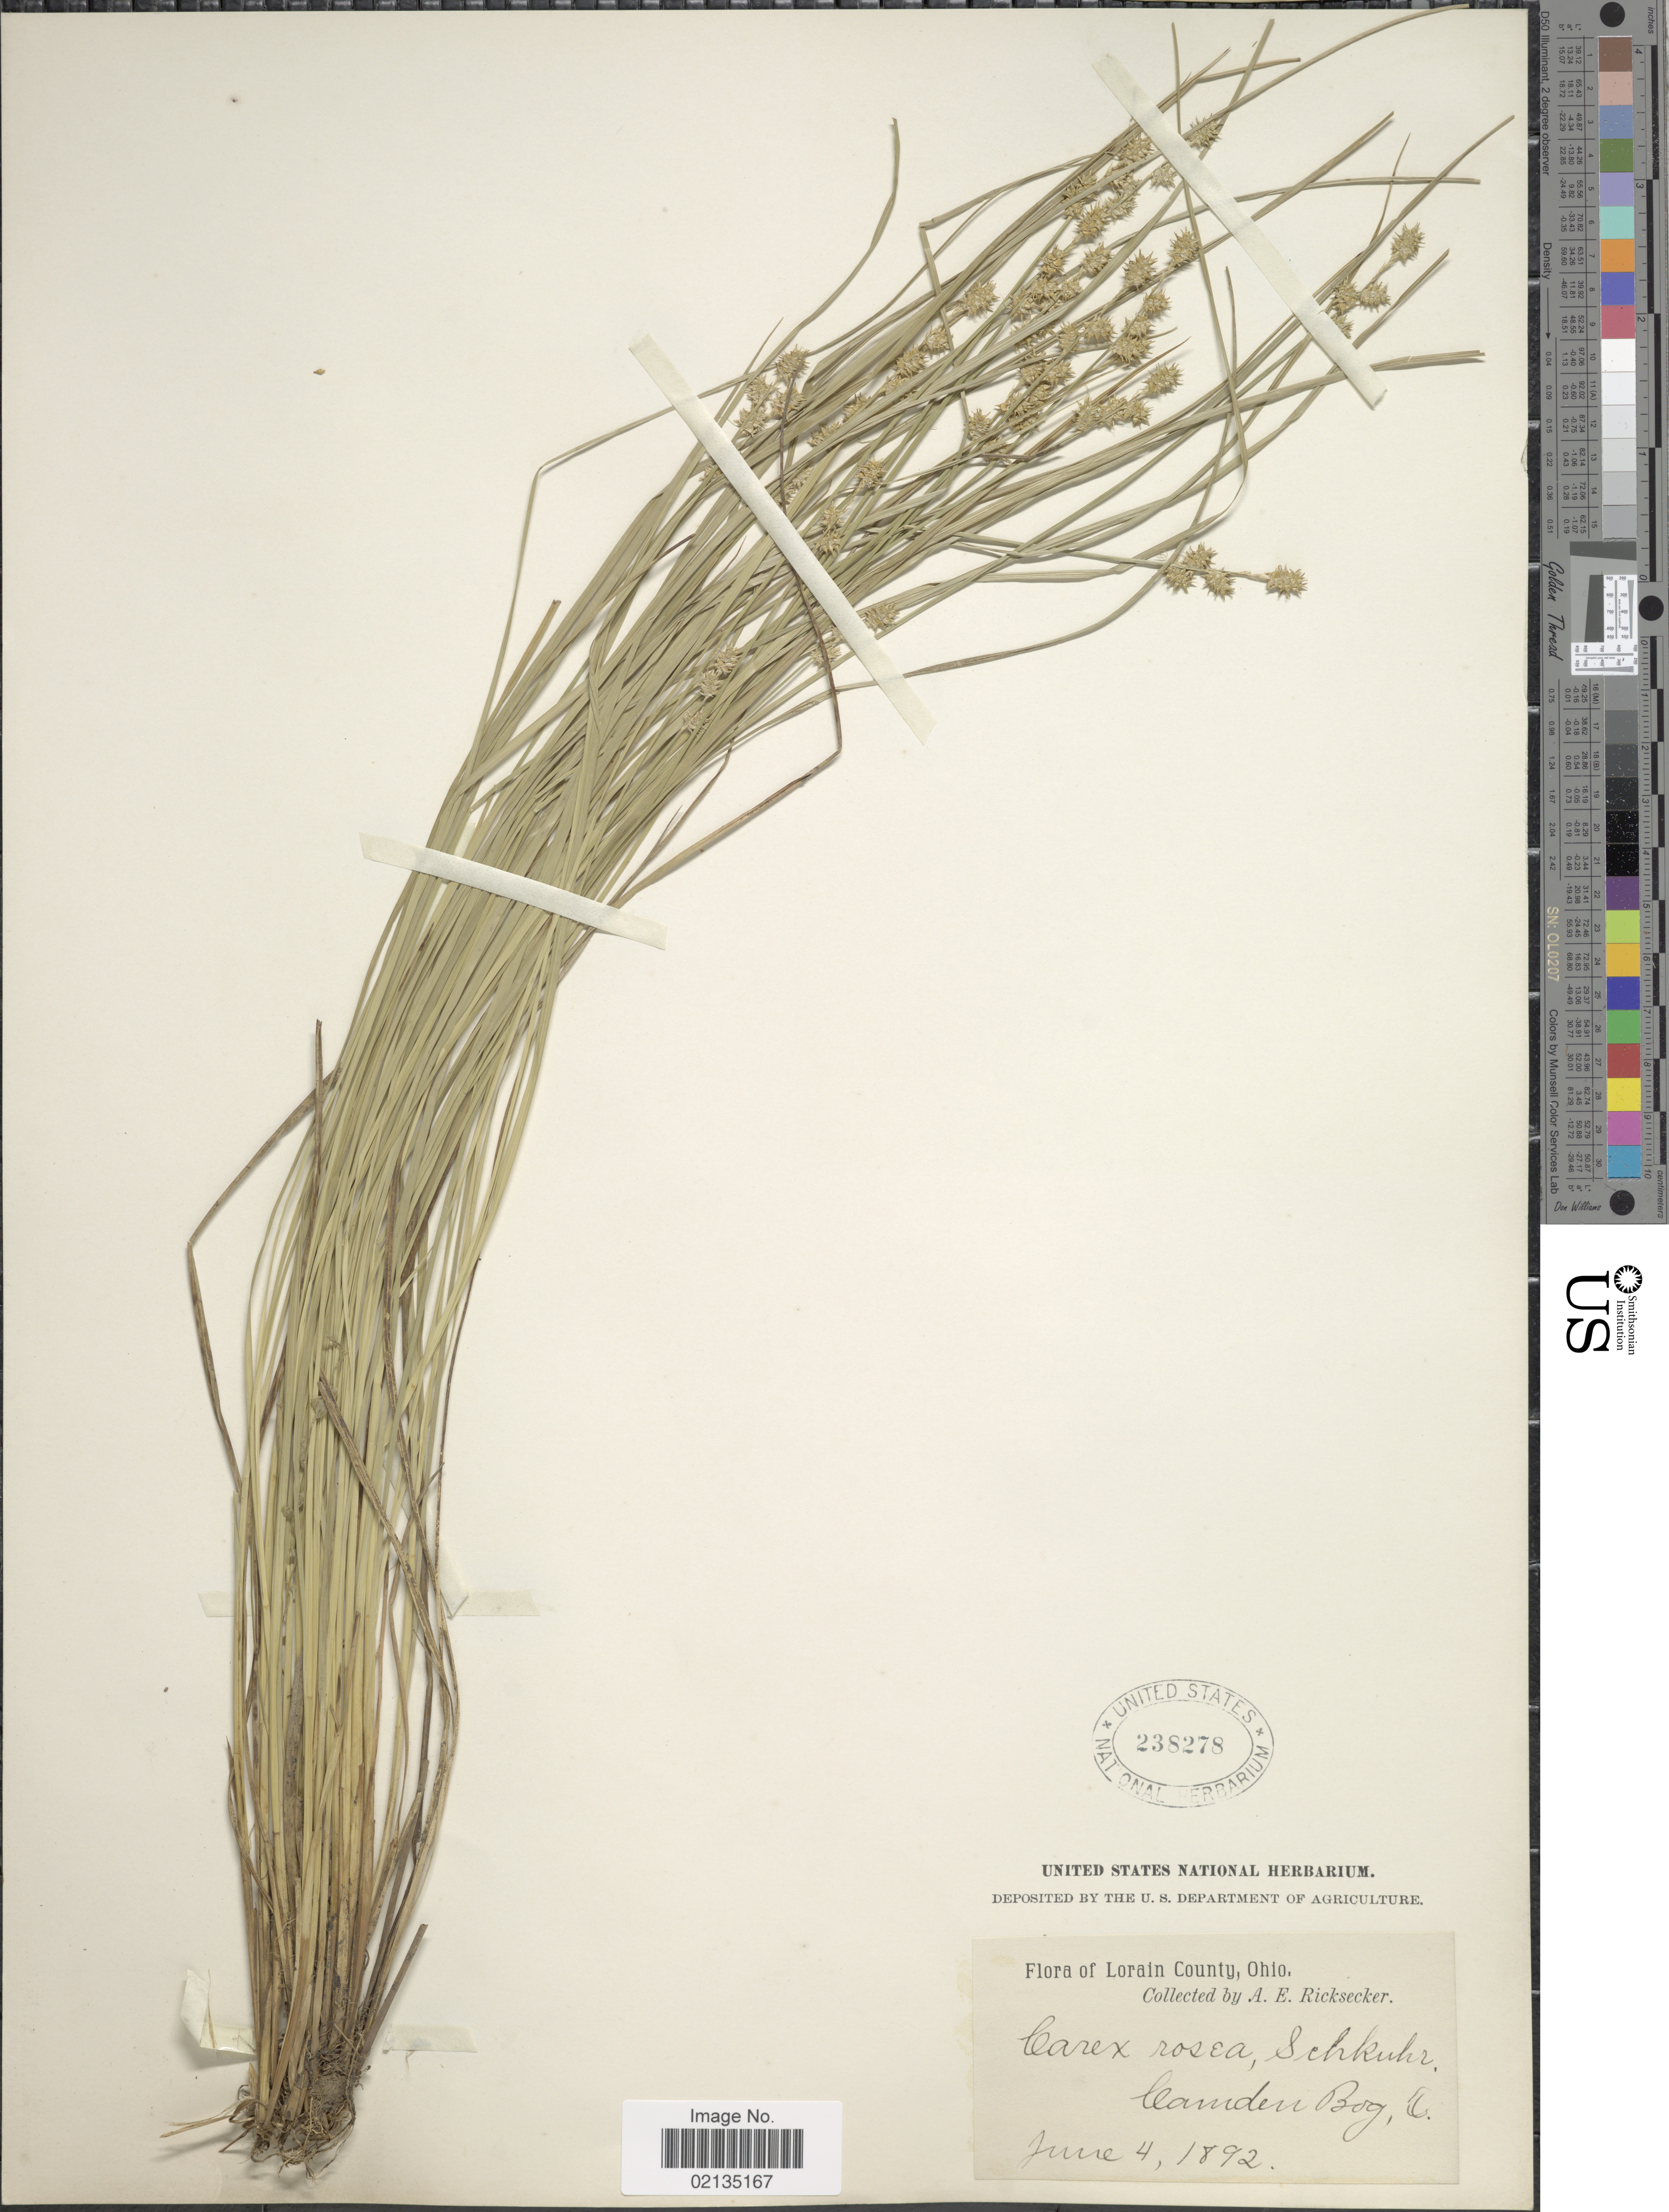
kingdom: Plantae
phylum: Tracheophyta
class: Liliopsida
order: Poales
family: Cyperaceae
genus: Carex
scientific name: Carex sterilis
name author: Willd.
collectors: A. E. Ricksecker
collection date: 1892-06-04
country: United States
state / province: Ohio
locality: Lorain County, Ohio. Camden Bog. O.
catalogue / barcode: US 238278